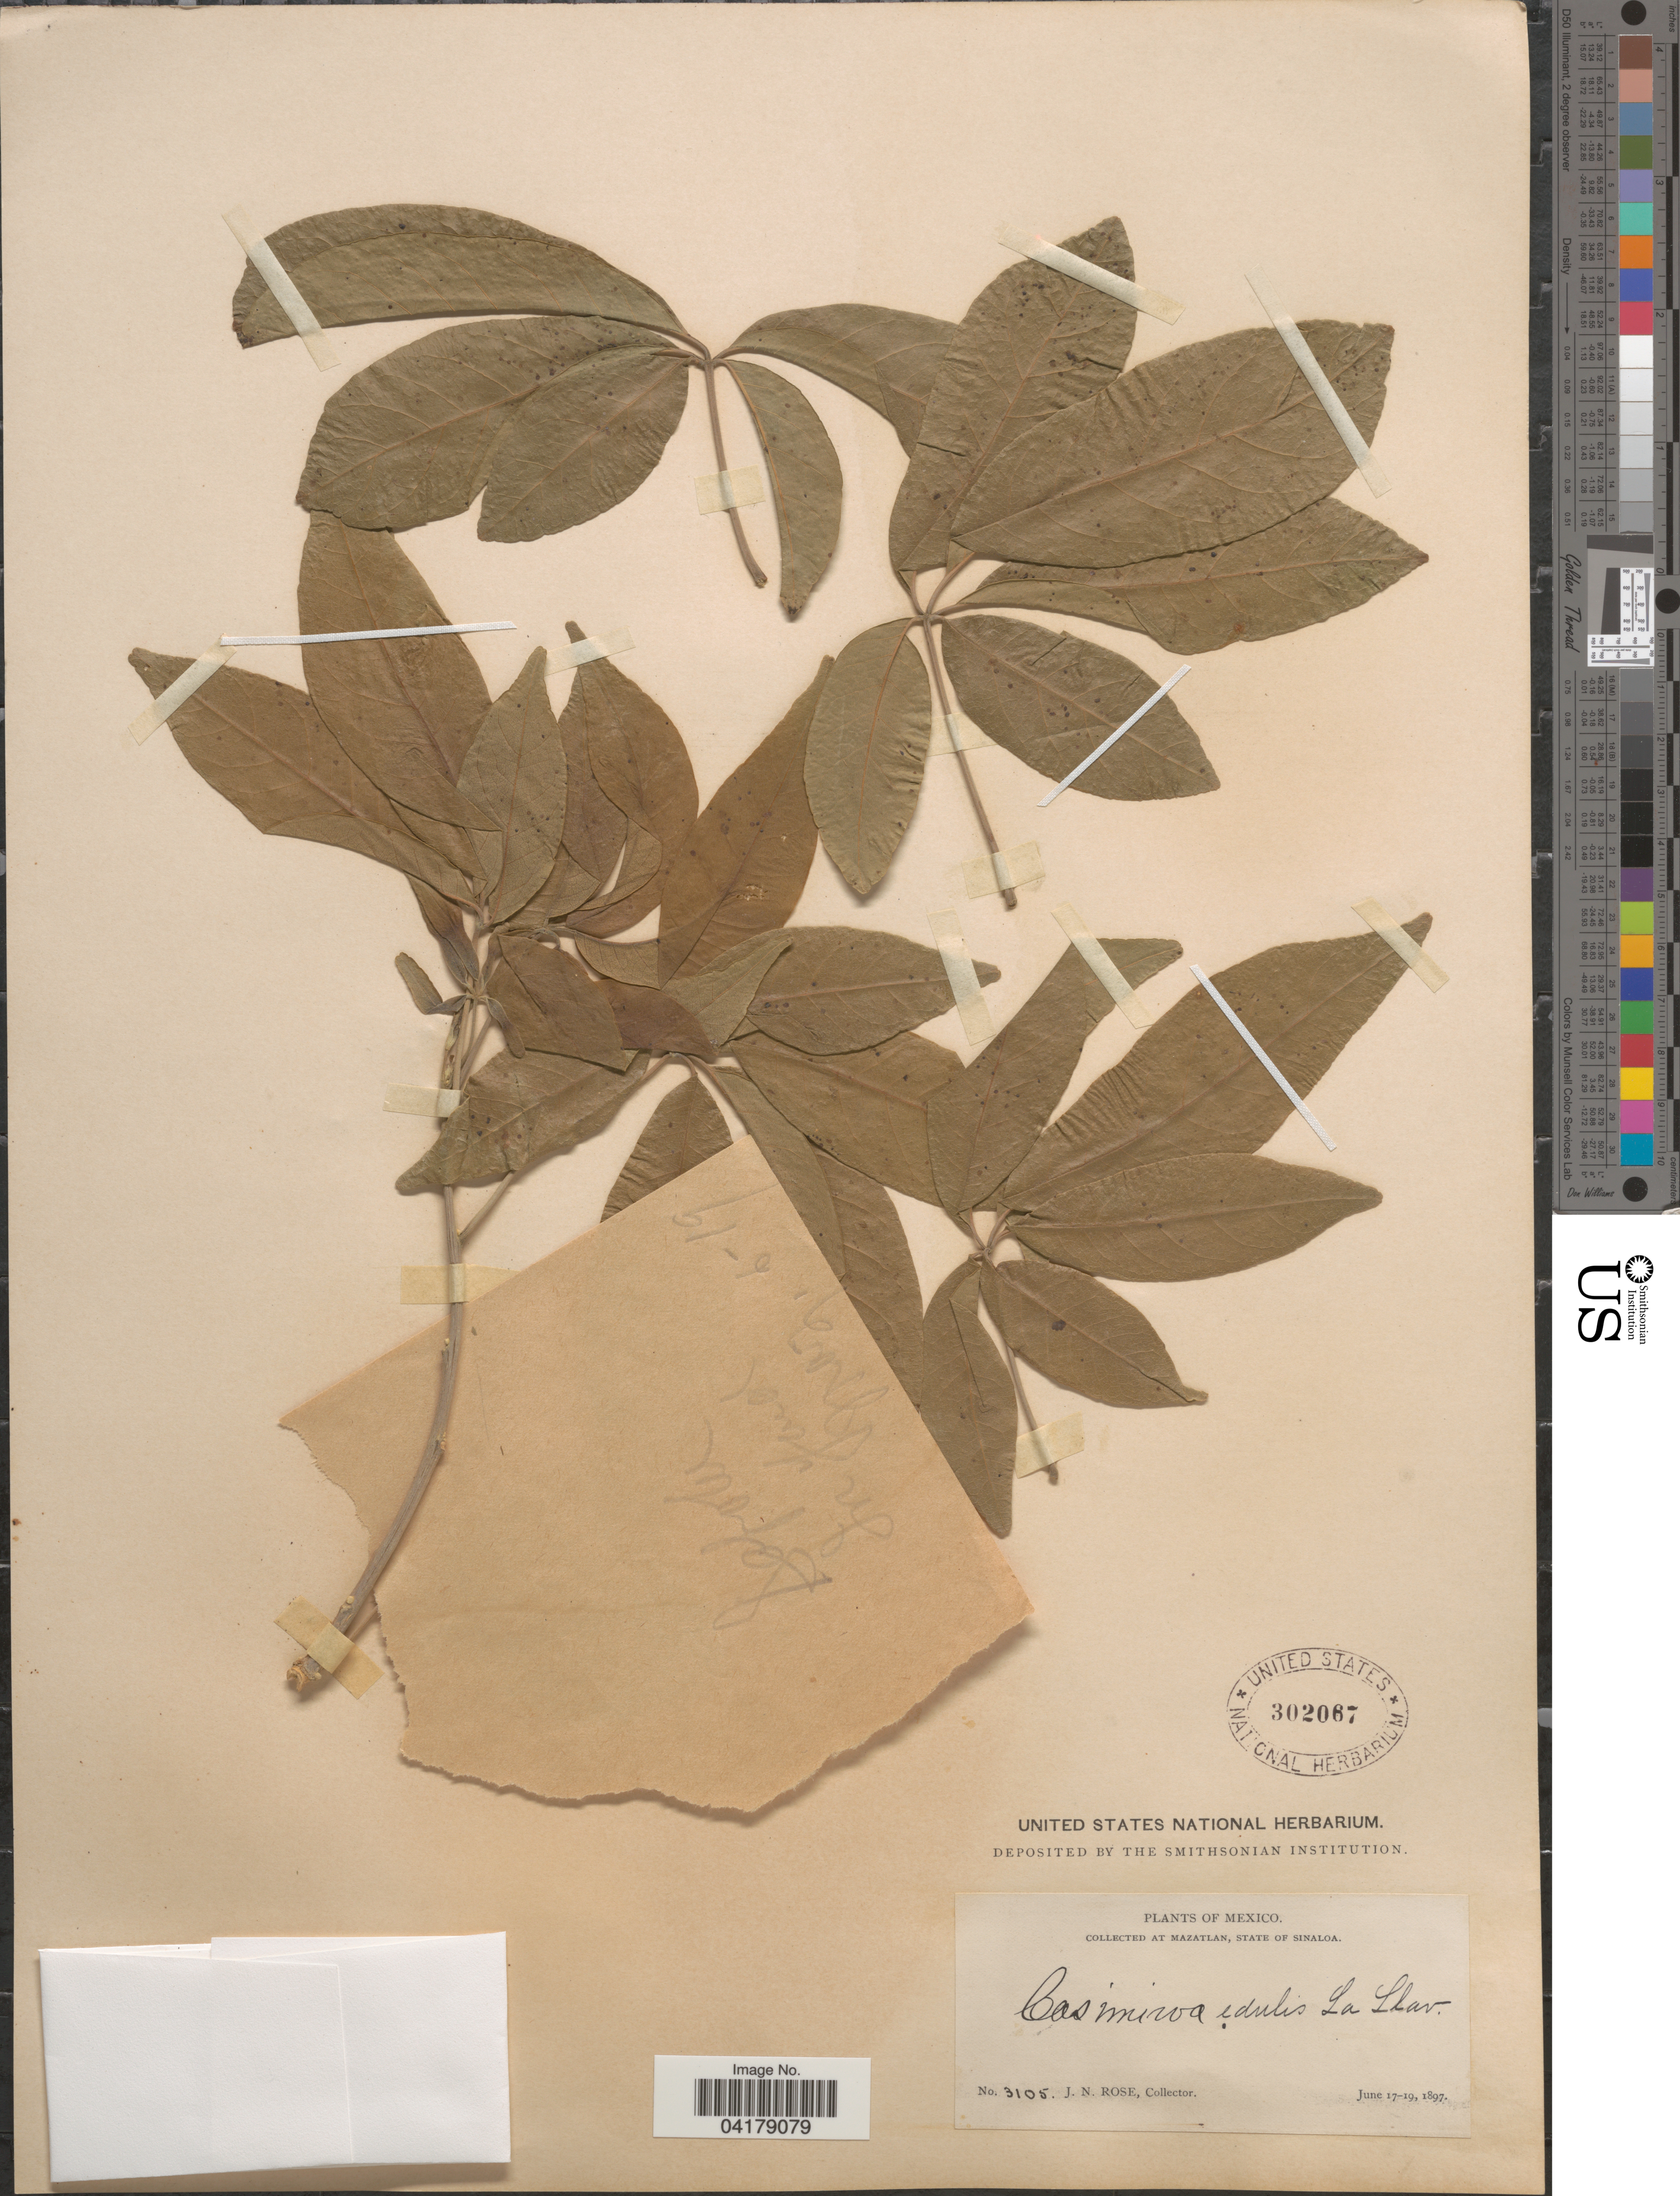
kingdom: Plantae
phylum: Tracheophyta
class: Magnoliopsida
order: Sapindales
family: Rutaceae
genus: Casimiroa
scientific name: Casimiroa edulis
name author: La Llave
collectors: J. N. Rose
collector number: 3105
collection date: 1897-06-17/1897-06-19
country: Mexico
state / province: Sinaloa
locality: Mazatlan.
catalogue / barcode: US 302067